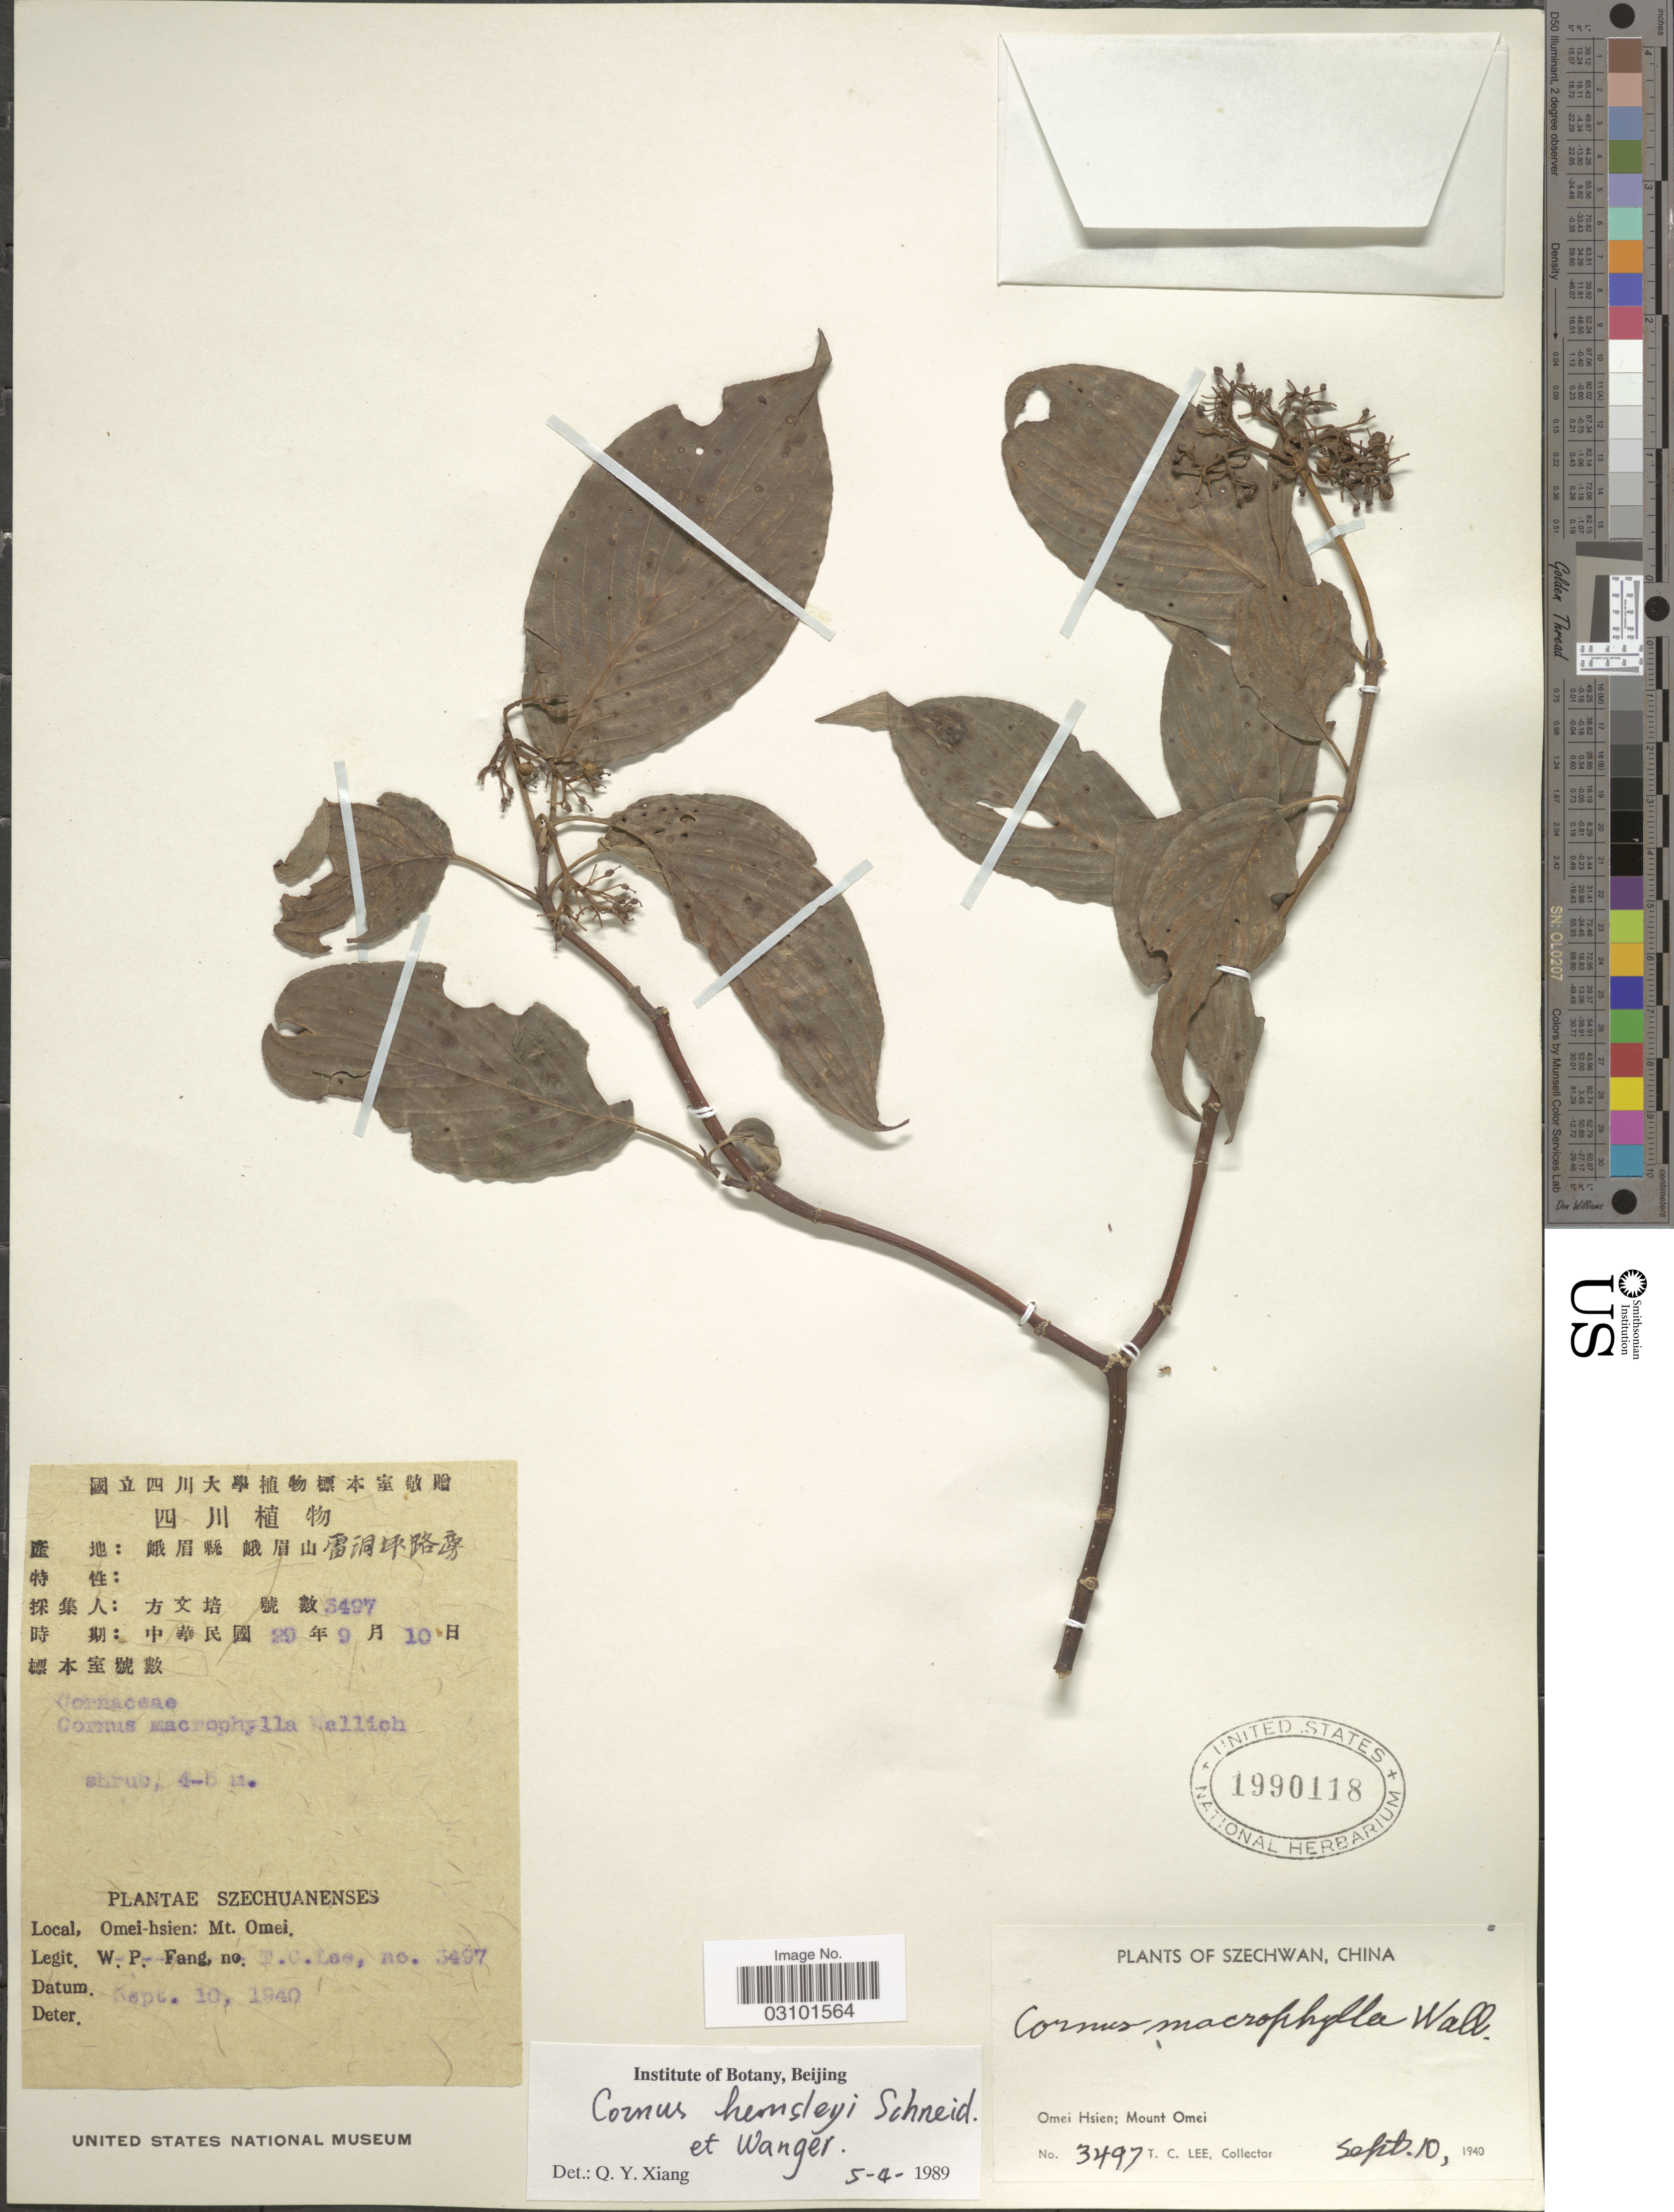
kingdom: Plantae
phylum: Tracheophyta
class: Magnoliopsida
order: Cornales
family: Cornaceae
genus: Cornus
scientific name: Cornus hemsleyi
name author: C.K. Schneid. & Wagnerin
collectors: T. Lee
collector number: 3497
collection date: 1940-09-10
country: China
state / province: Sichuan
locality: Szechwan. Omei hsien; Mount Omei.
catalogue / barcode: US 1990118